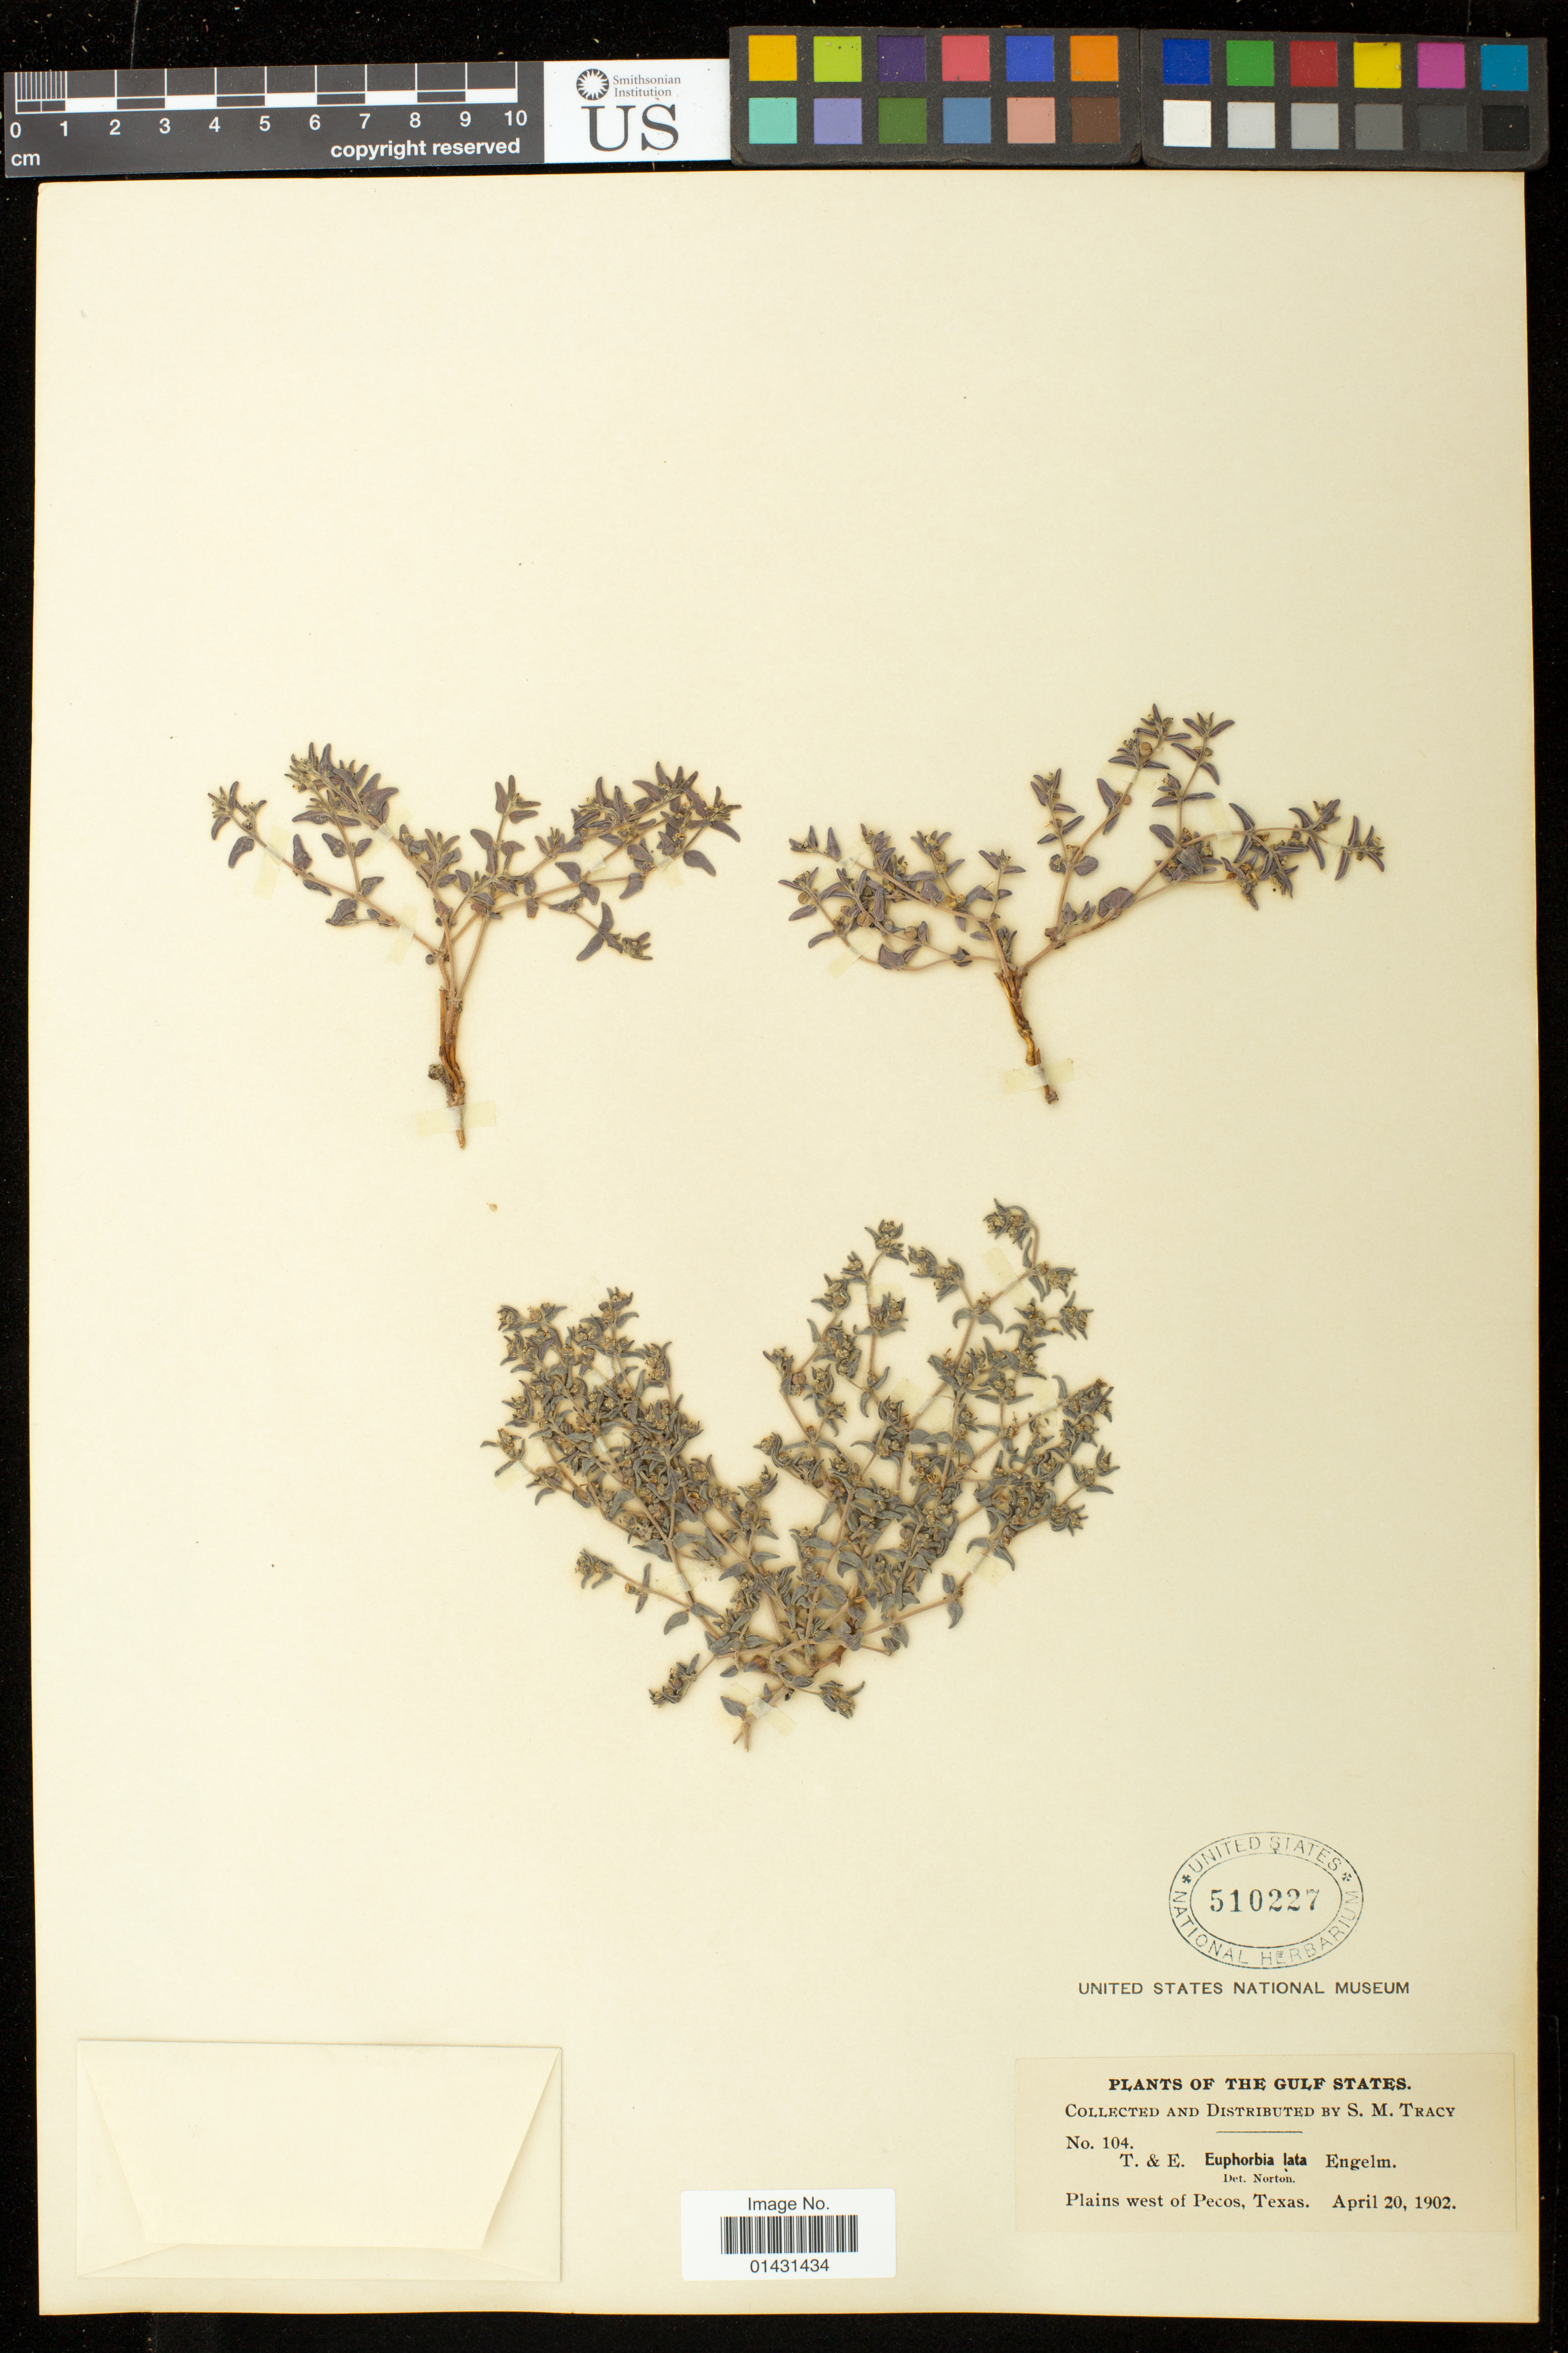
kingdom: Plantae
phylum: Tracheophyta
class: Magnoliopsida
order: Malpighiales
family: Euphorbiaceae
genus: Euphorbia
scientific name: Euphorbia laxa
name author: Drake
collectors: S. M. Tracy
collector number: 104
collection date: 1902-04-20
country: United States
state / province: Texas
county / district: Pecos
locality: Plains west of Pecos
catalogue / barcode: US 510227